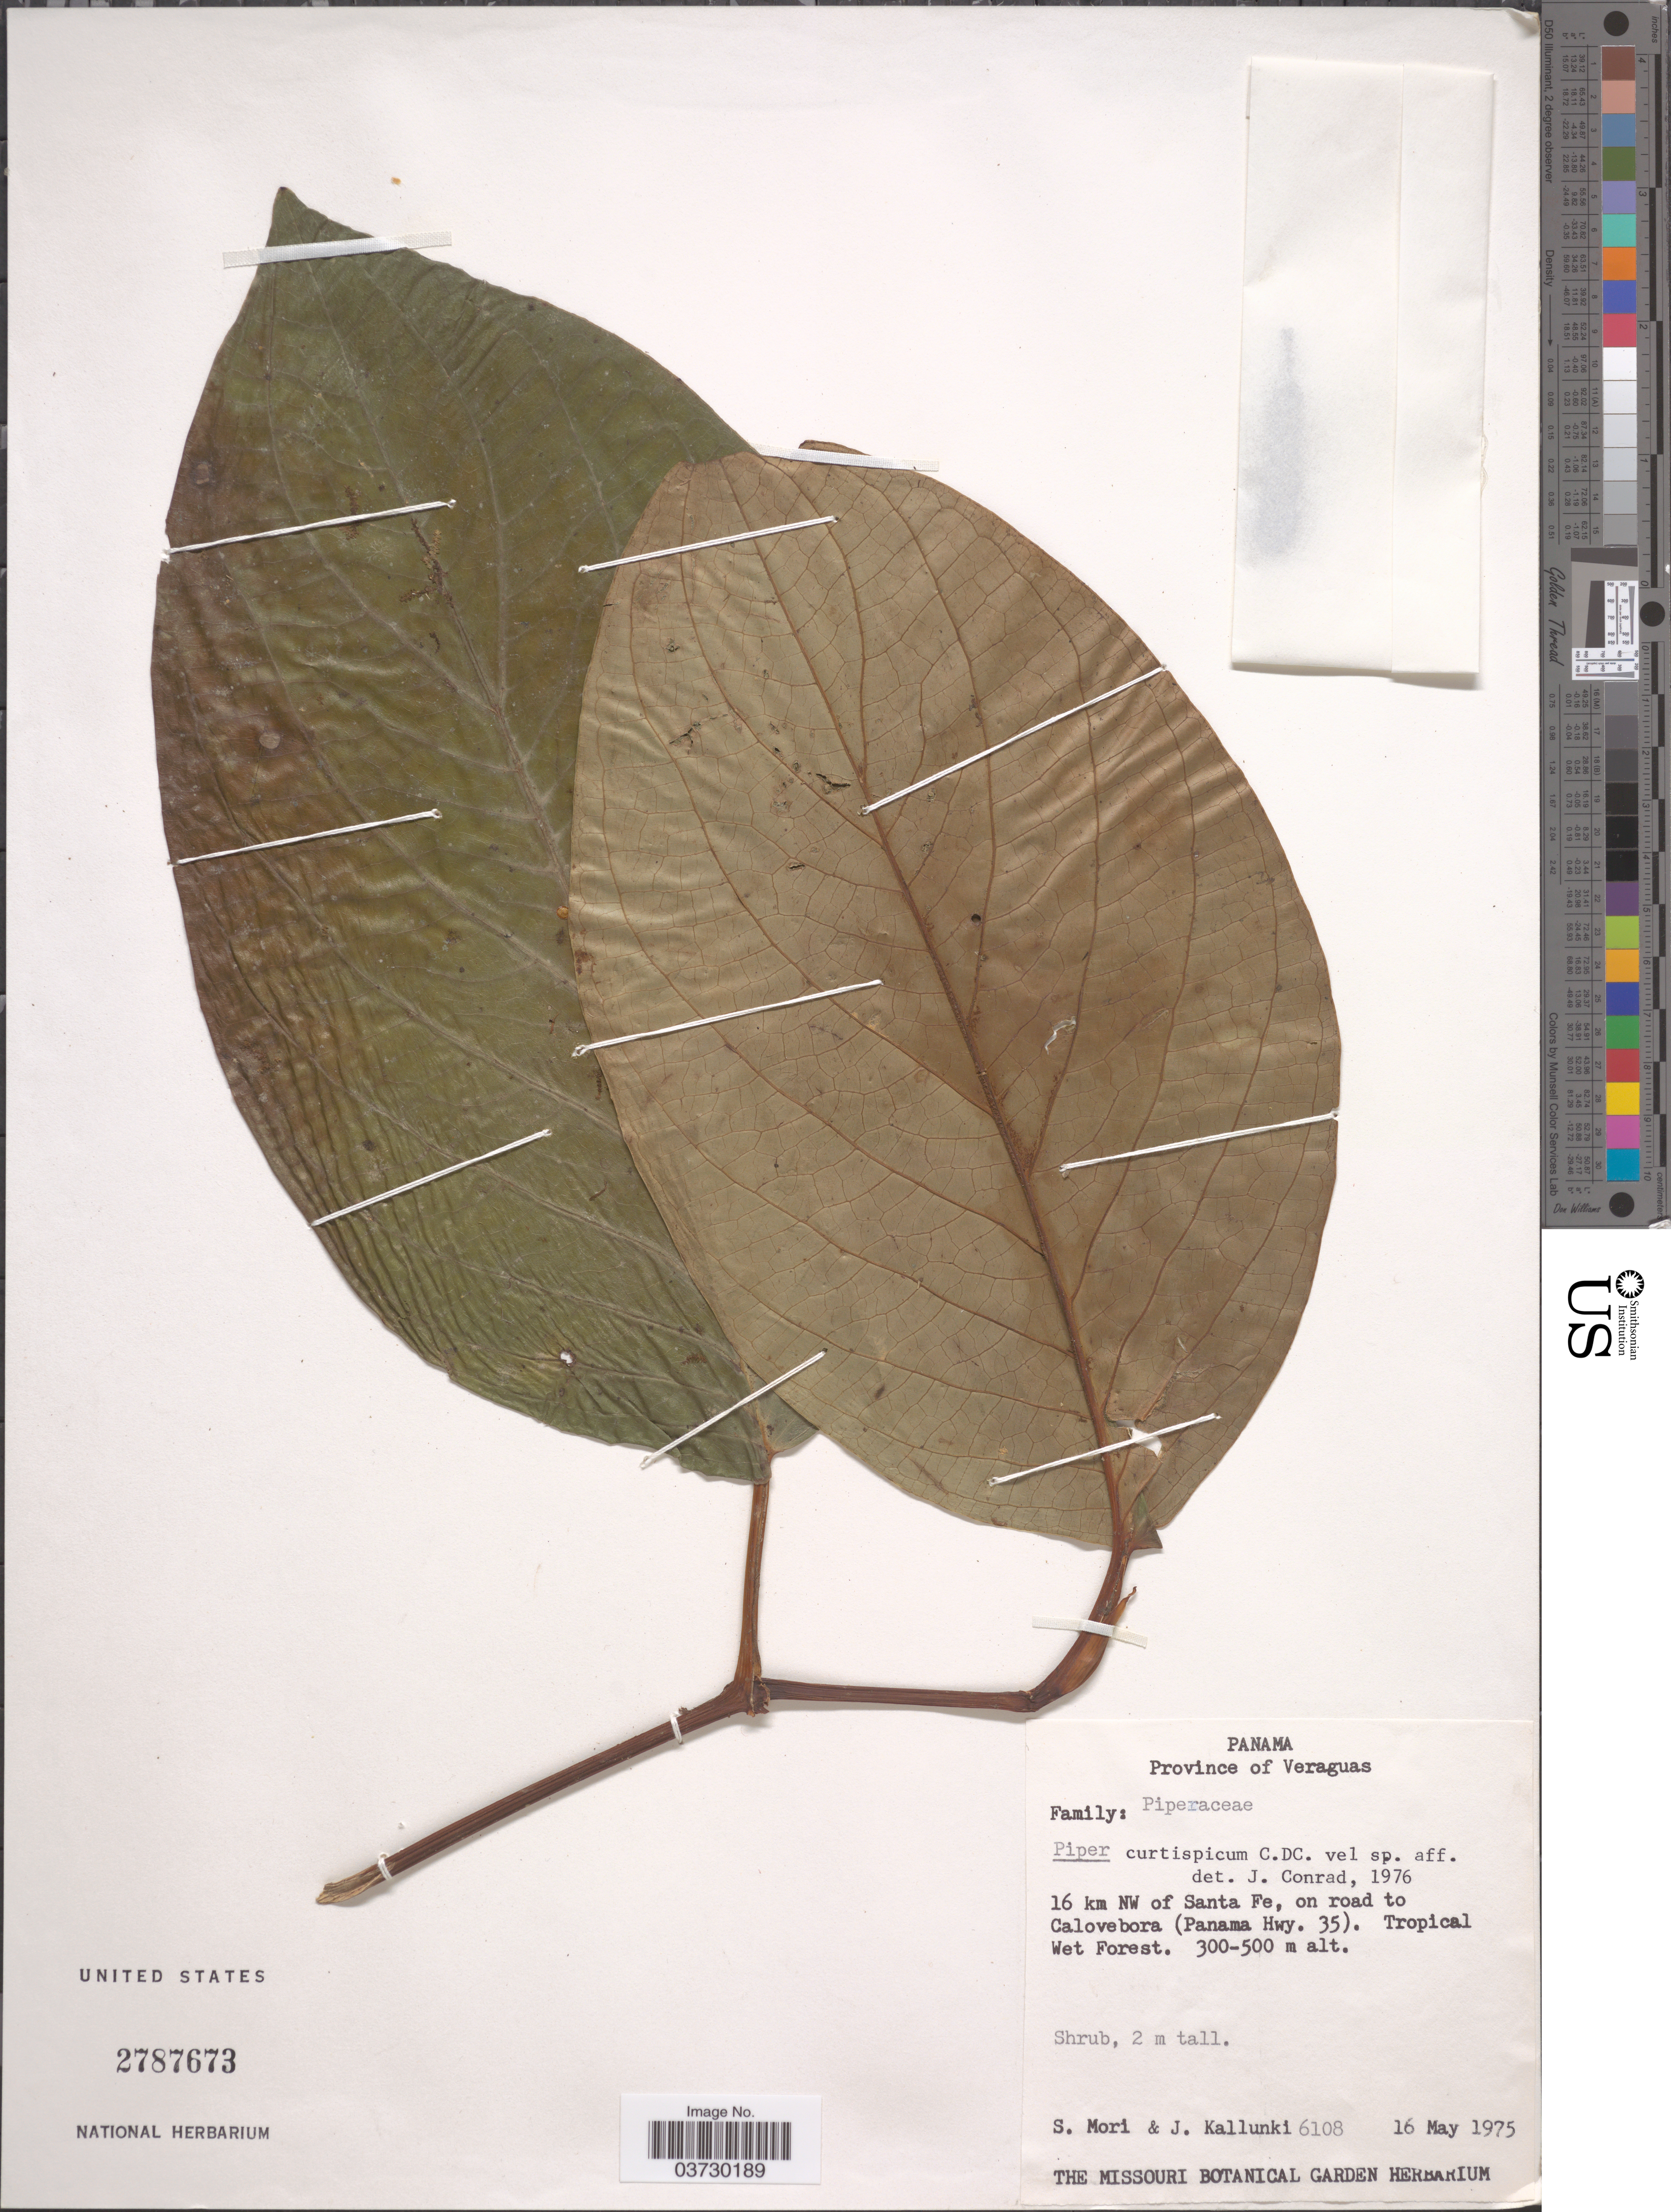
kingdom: Plantae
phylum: Tracheophyta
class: Magnoliopsida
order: Piperales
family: Piperaceae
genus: Piper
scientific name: Piper curtispicum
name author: C. DC. in Pittier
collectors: S. Mori & J. Kallunki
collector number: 6108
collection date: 1975-05-16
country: Panama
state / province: Veraguas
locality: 16 km NW of Santa Fe, on road to Calovebora (Panama Hwy. 35). Tropical Wet Forest.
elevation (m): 300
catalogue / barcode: US 2787673